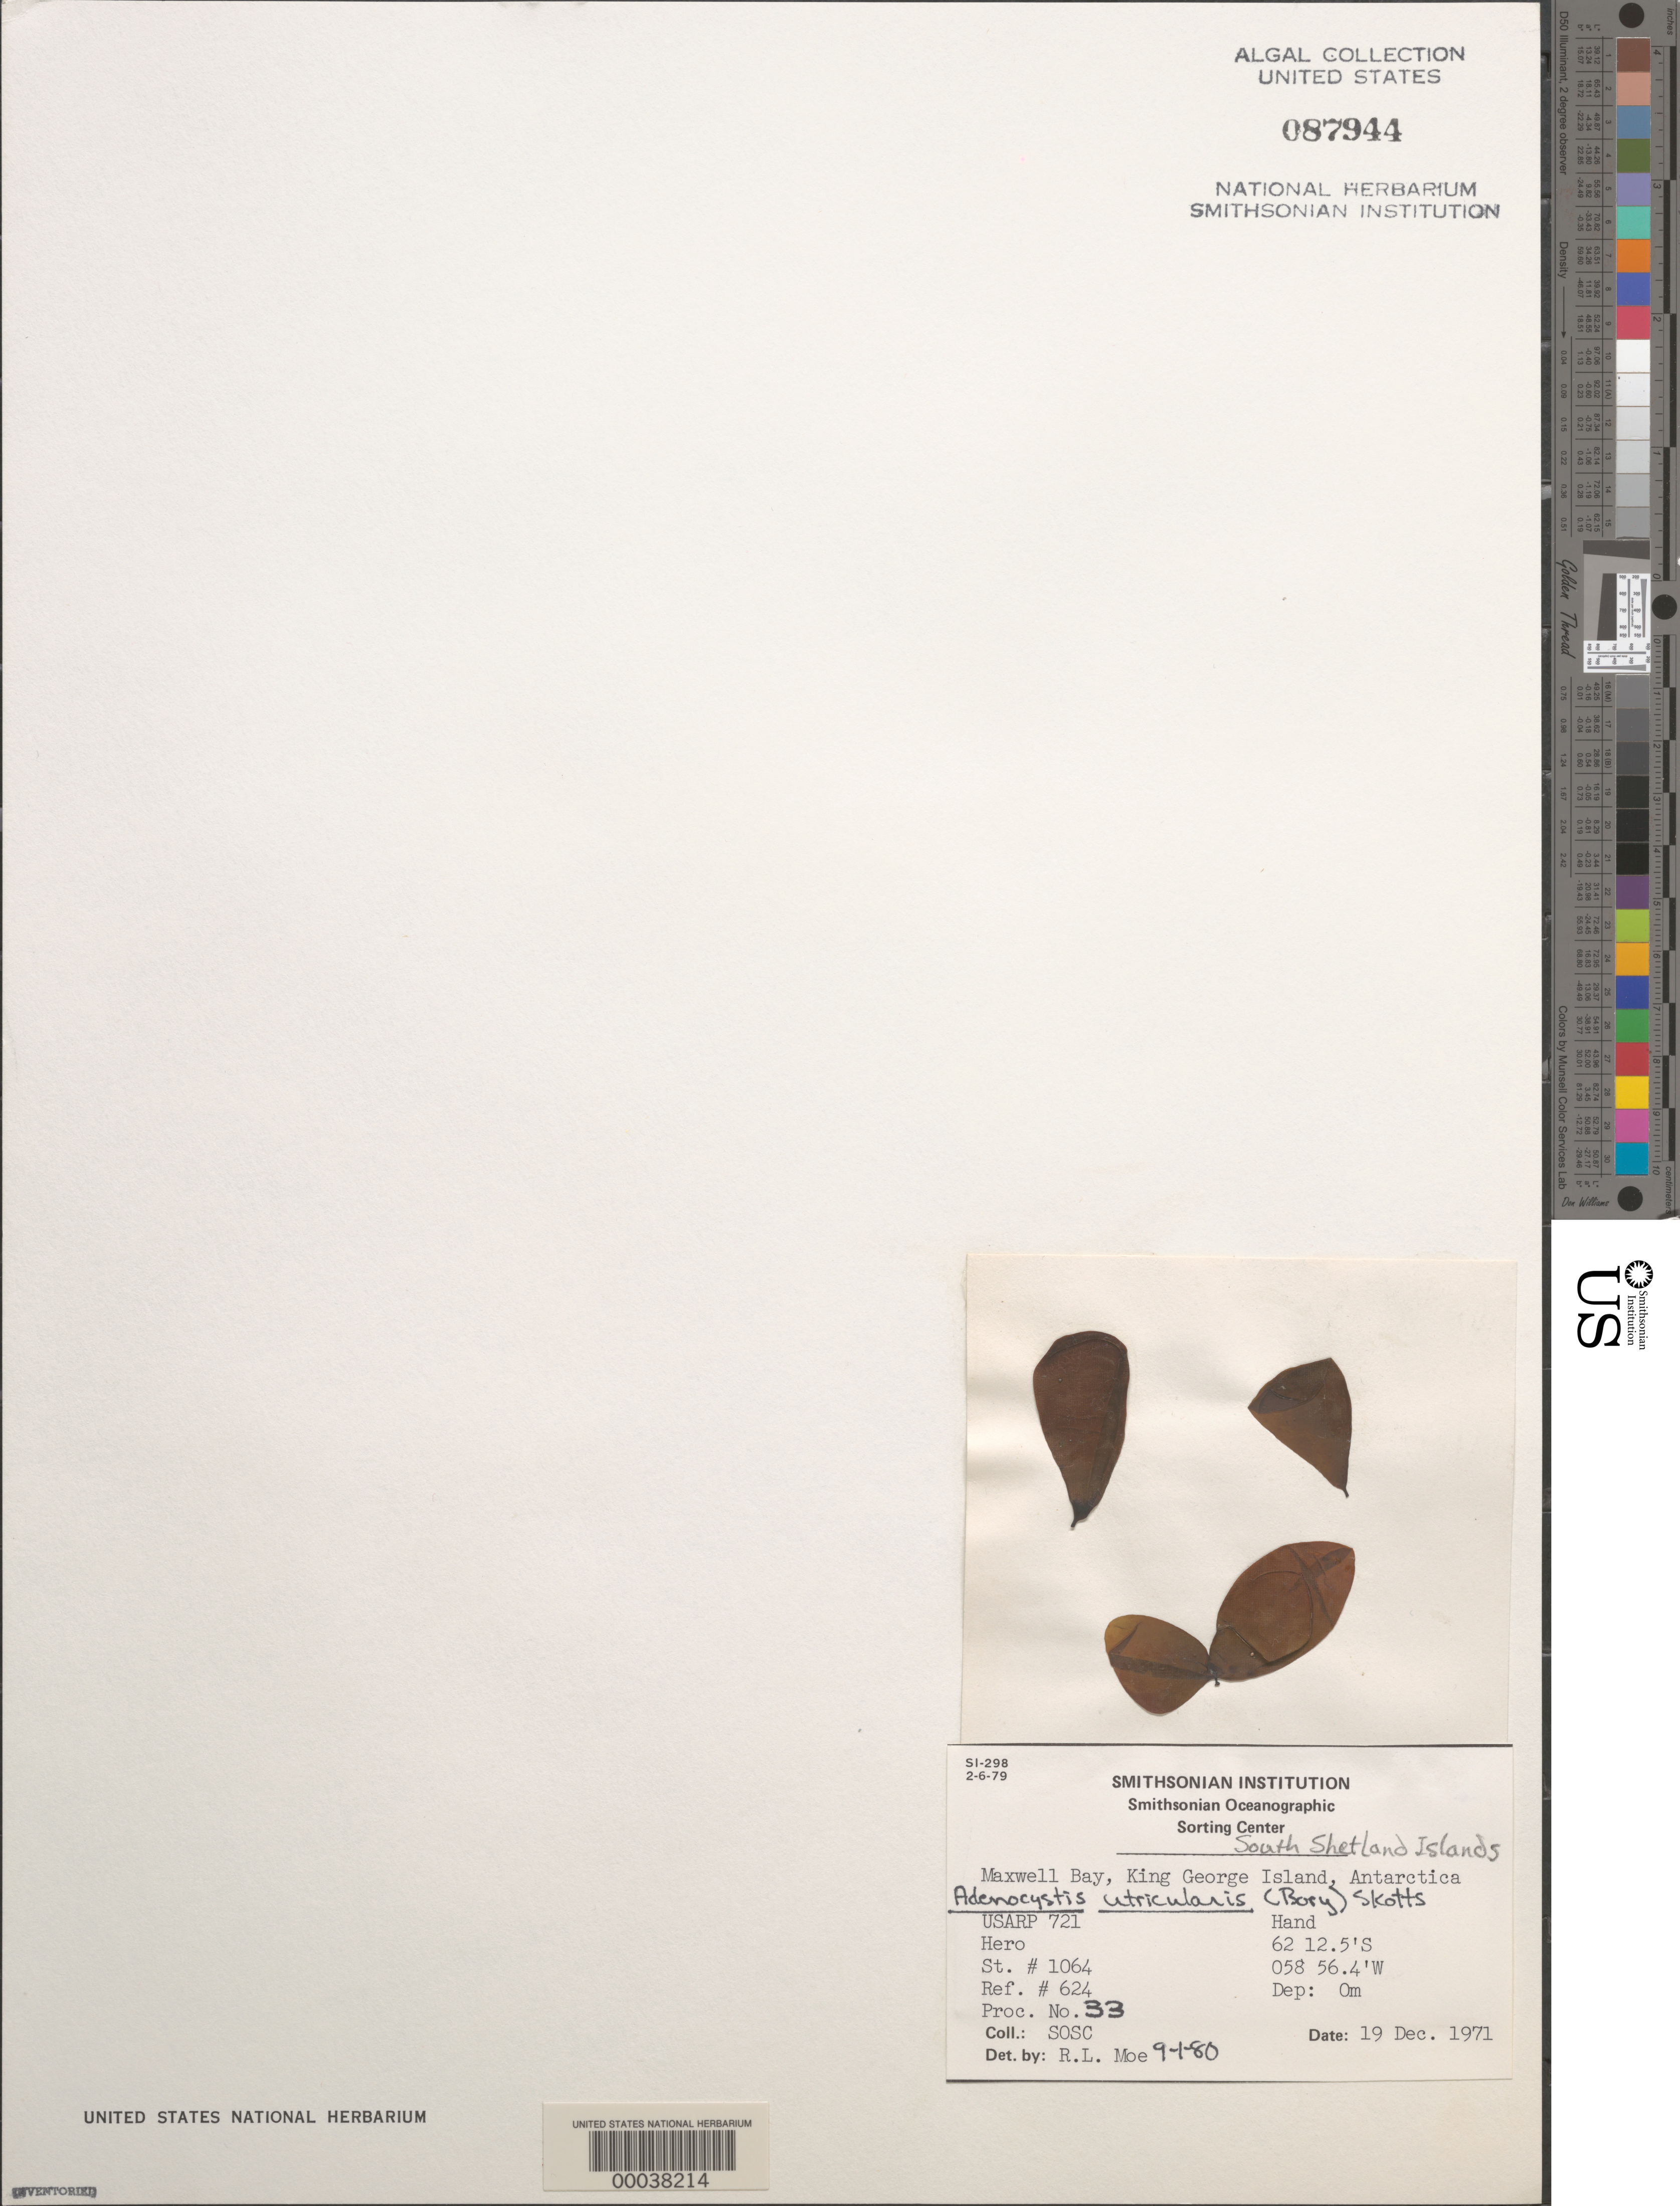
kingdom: Chromista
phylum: Ochrophyta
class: Phaeophyceae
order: Ectocarpales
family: Adenocystaceae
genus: Adenocystis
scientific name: Adenocystis utricularis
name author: (Bory) Skottsberg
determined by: Moe, R. L.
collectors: SOSC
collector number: Station 1064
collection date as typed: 19 Dec 1971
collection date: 1971-12-19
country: Antarctica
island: King George Island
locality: Maxwell Bay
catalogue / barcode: US 87944